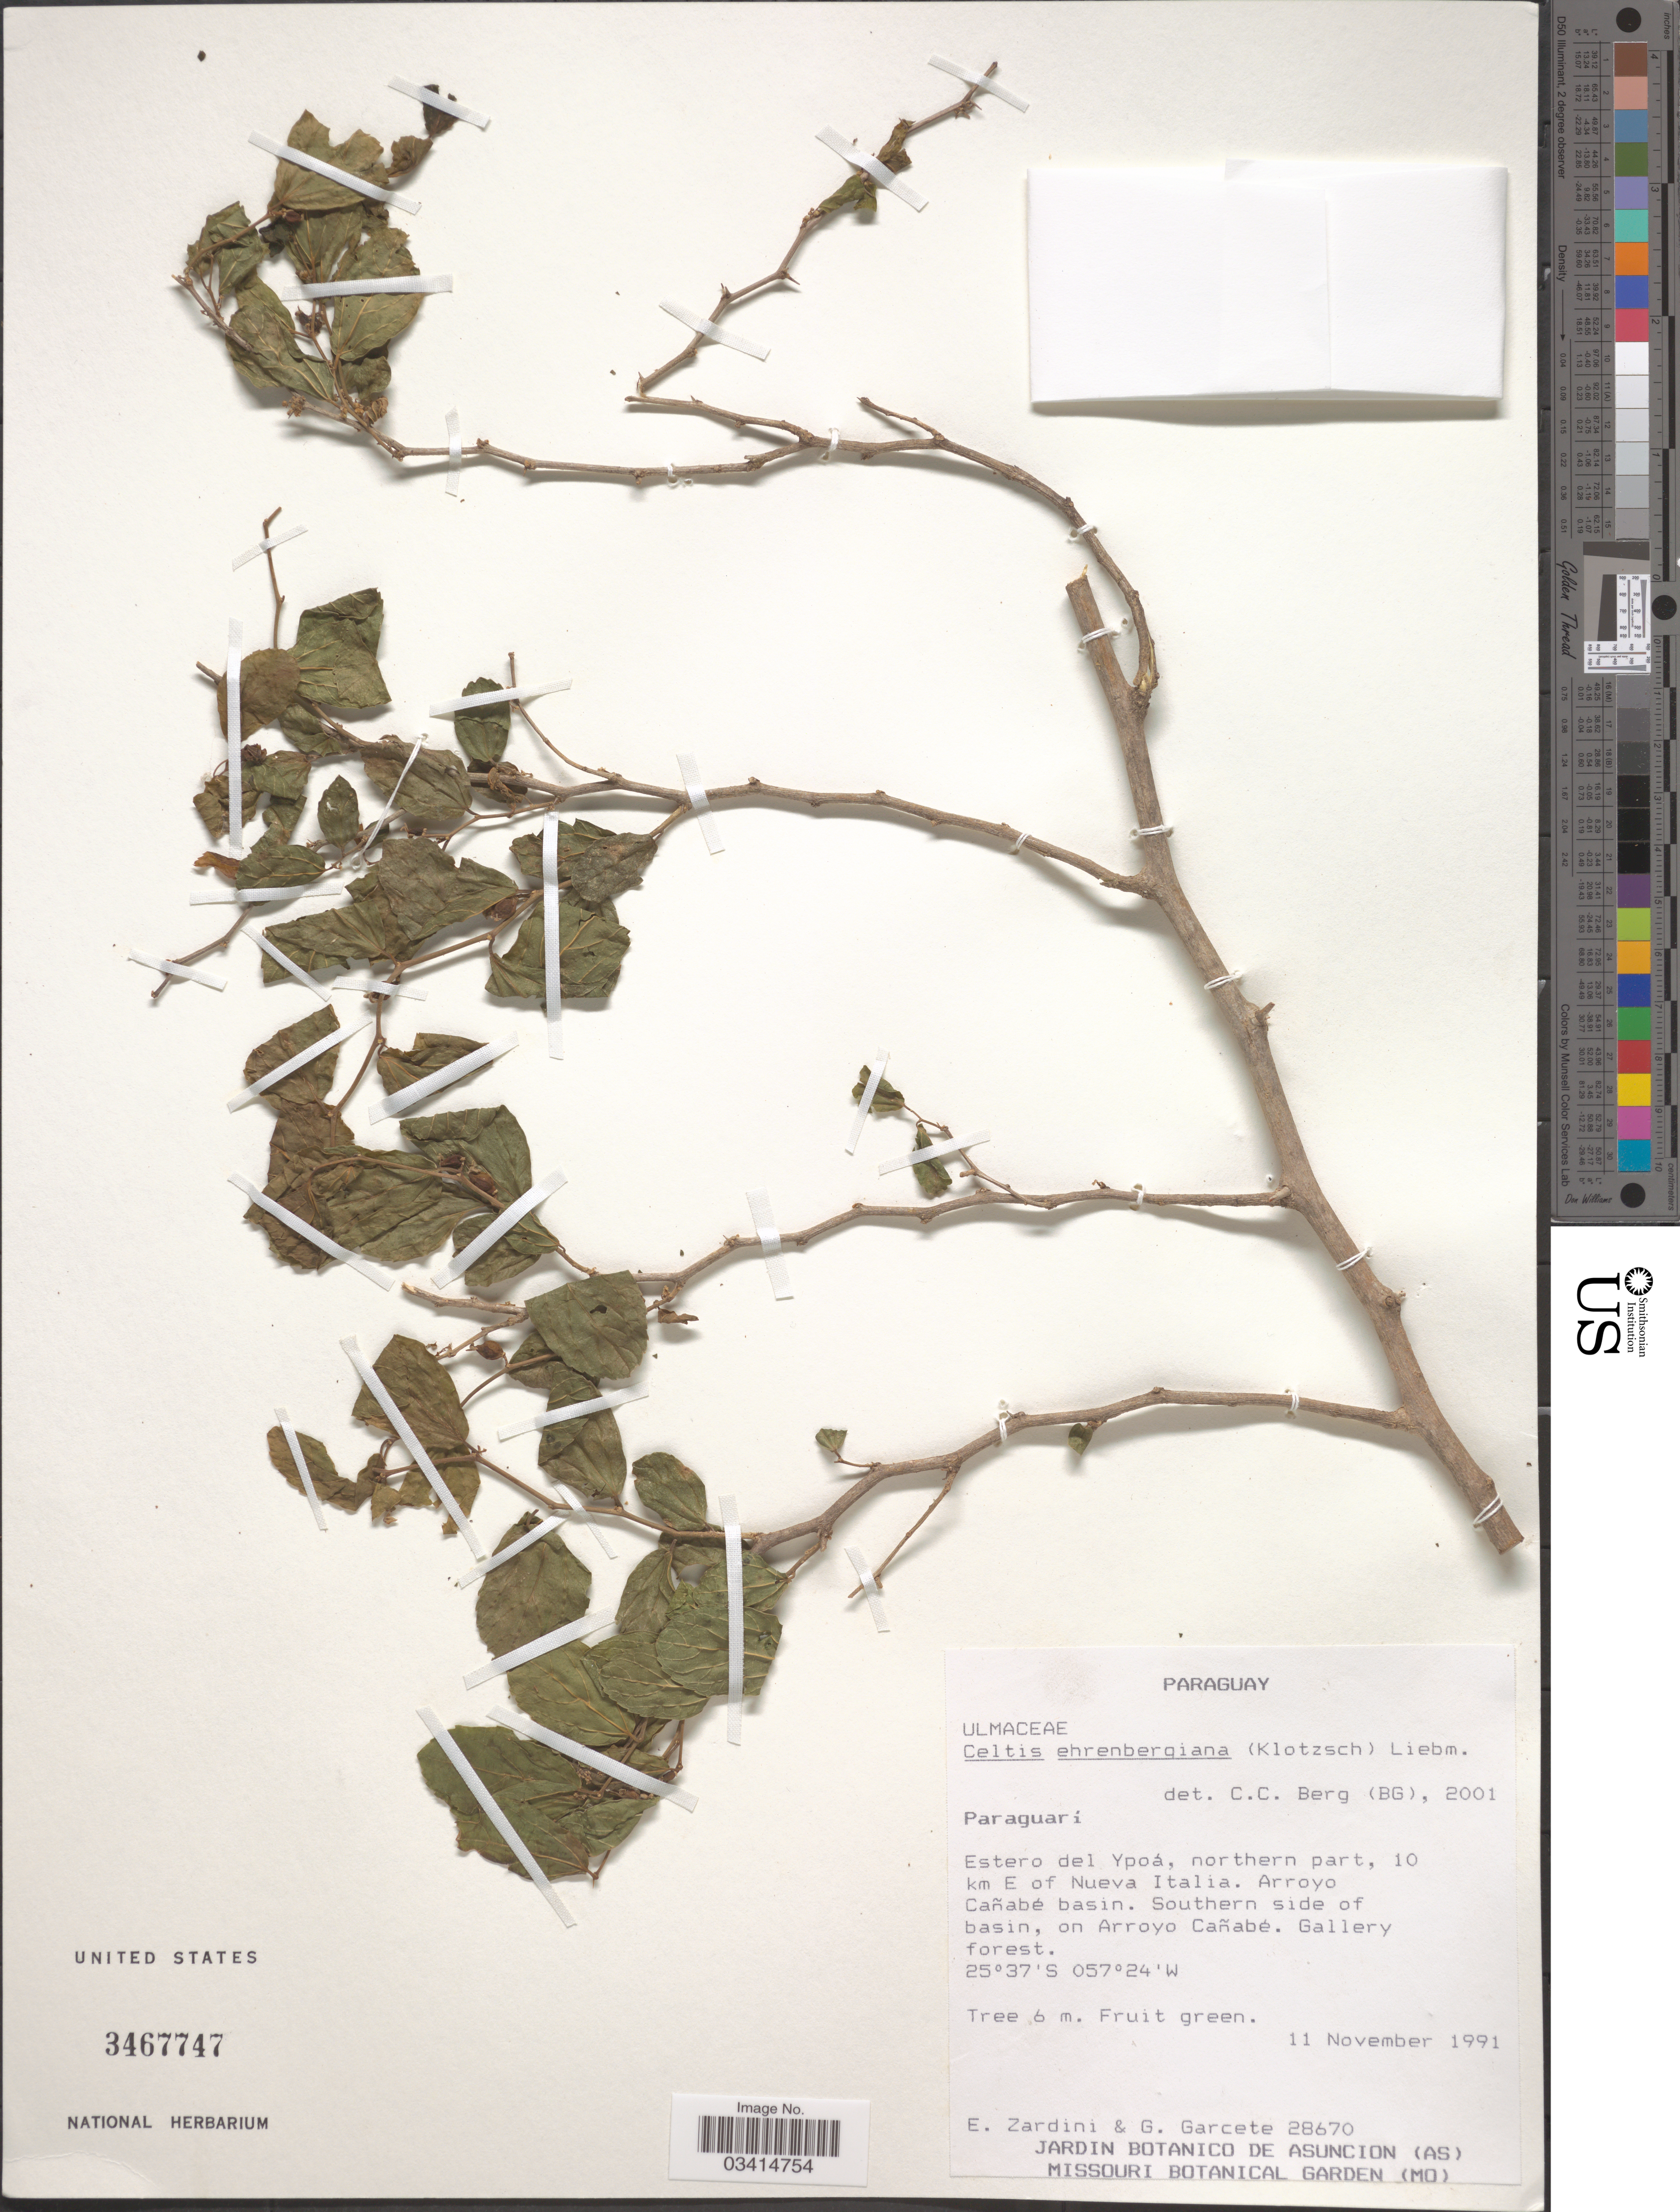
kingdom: Plantae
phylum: Tracheophyta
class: Magnoliopsida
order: Rosales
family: Cannabaceae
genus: Celtis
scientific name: Celtis ehrenbergiana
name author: (Klotzsch) Liebm.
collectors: E. Zardini & G. Garcete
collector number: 28670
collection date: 1991-11-11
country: Paraguay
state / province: Paraguari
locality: Estero del Ypoá, northern part, 10 km E of Nueva Italia. Arroyo Cañabé basin. Southern side of basin, on Arroyo Cañabé.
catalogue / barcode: US 3467747